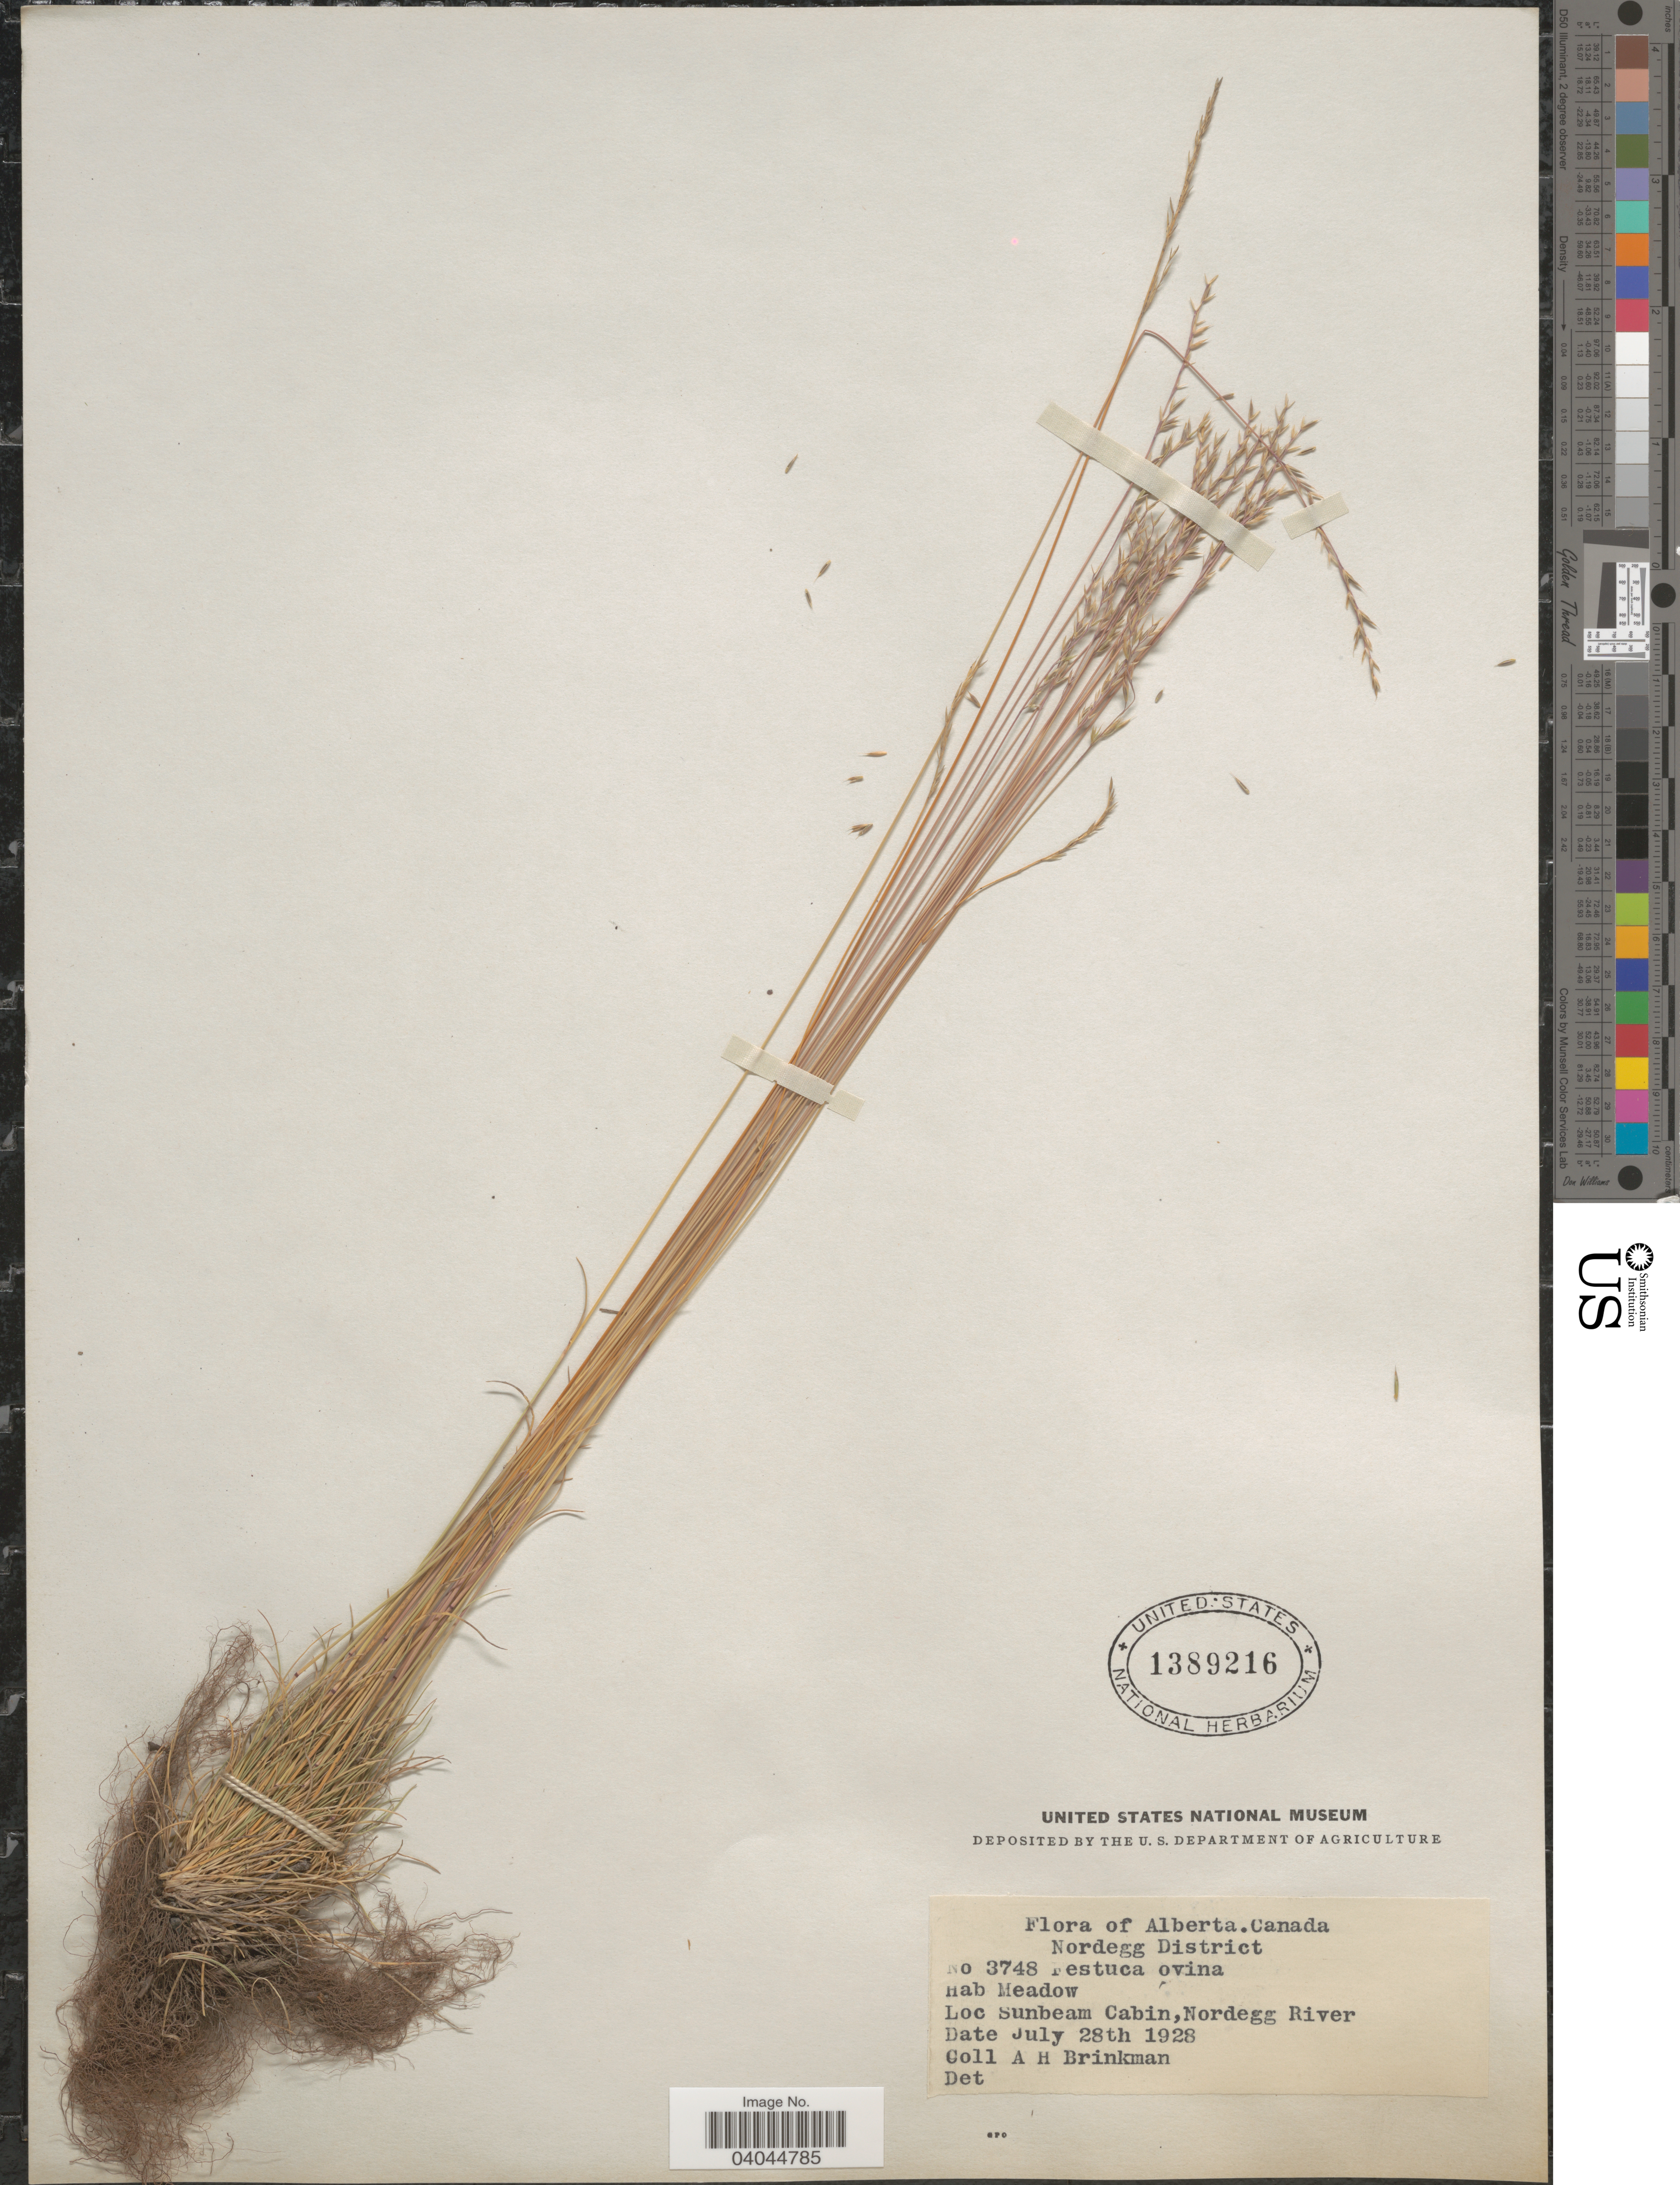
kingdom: Plantae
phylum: Tracheophyta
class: Liliopsida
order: Poales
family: Poaceae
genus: Festuca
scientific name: Festuca ovina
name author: L.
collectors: A. Brinkman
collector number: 3748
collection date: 1928-07-28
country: Canada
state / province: Alberta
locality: Nordegg District. Sunbeam Cabin, Nordegg River.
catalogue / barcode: US 1389216